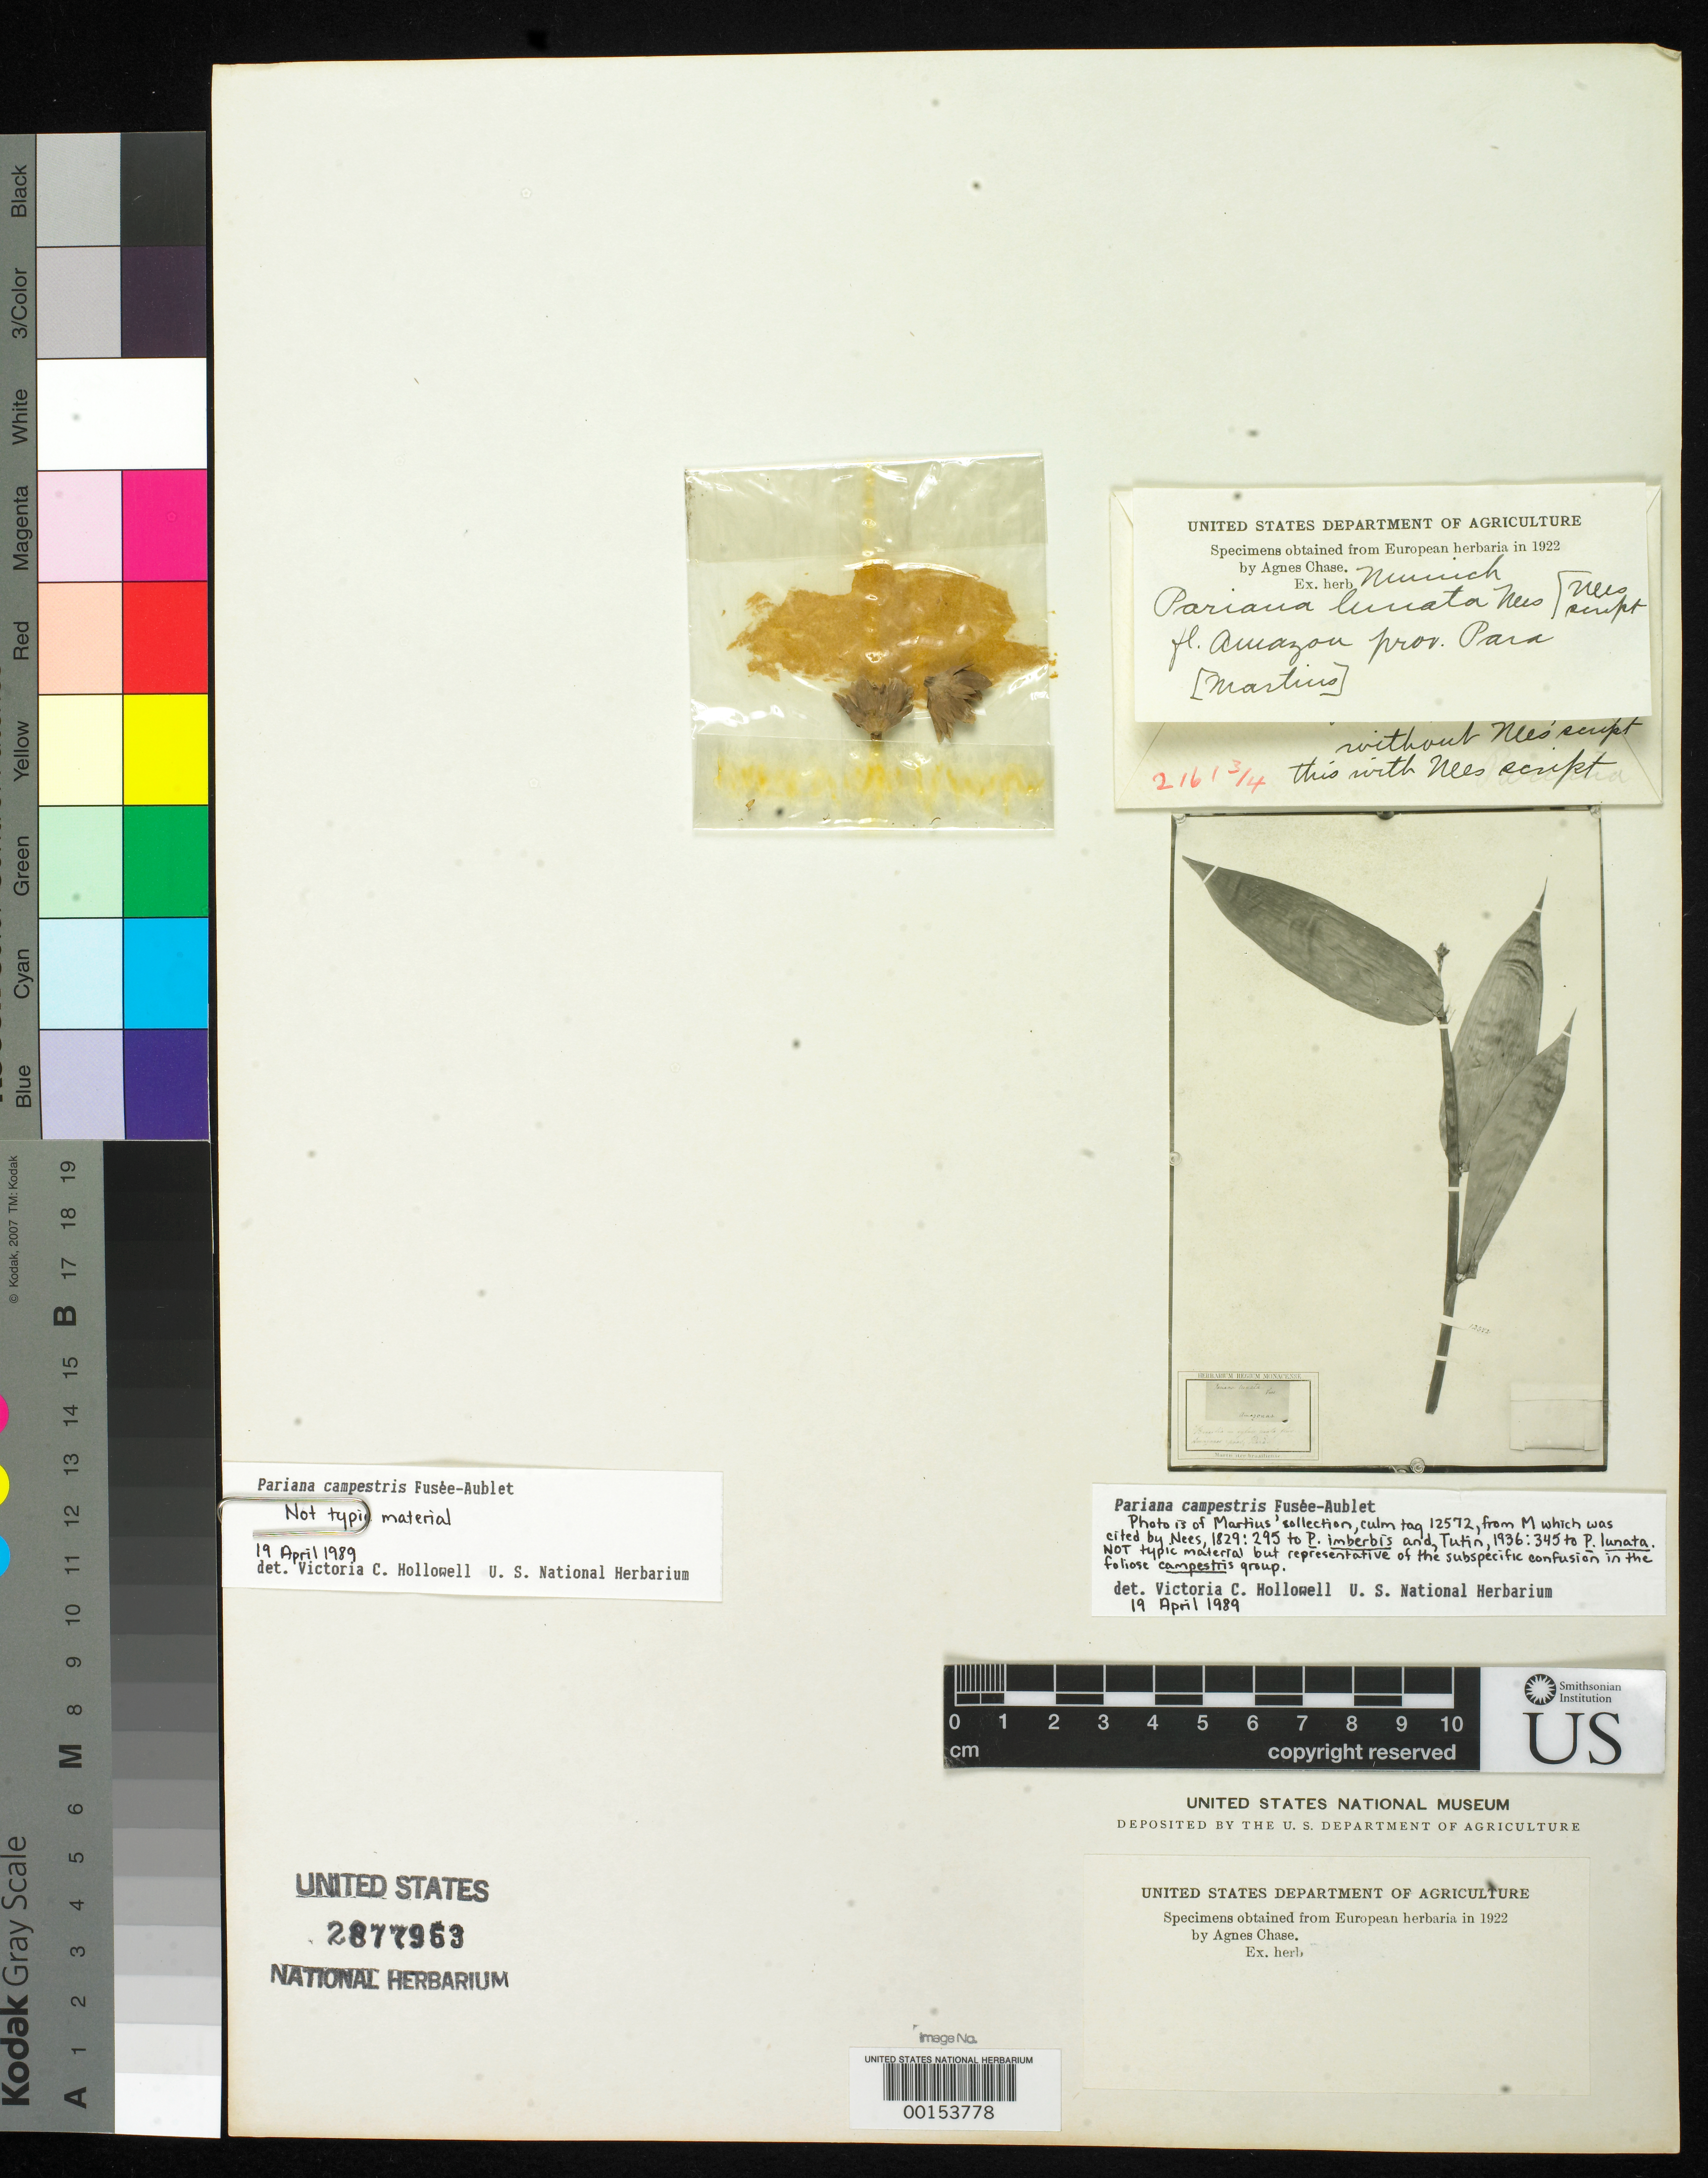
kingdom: Plantae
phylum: Tracheophyta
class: Liliopsida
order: Poales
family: Poaceae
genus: Pariana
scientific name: Pariana lunata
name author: Nees in Mart.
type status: Type Fragment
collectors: C. F. Martius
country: Brazil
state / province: Pará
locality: Flumen Amazonum.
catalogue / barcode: US 2877963